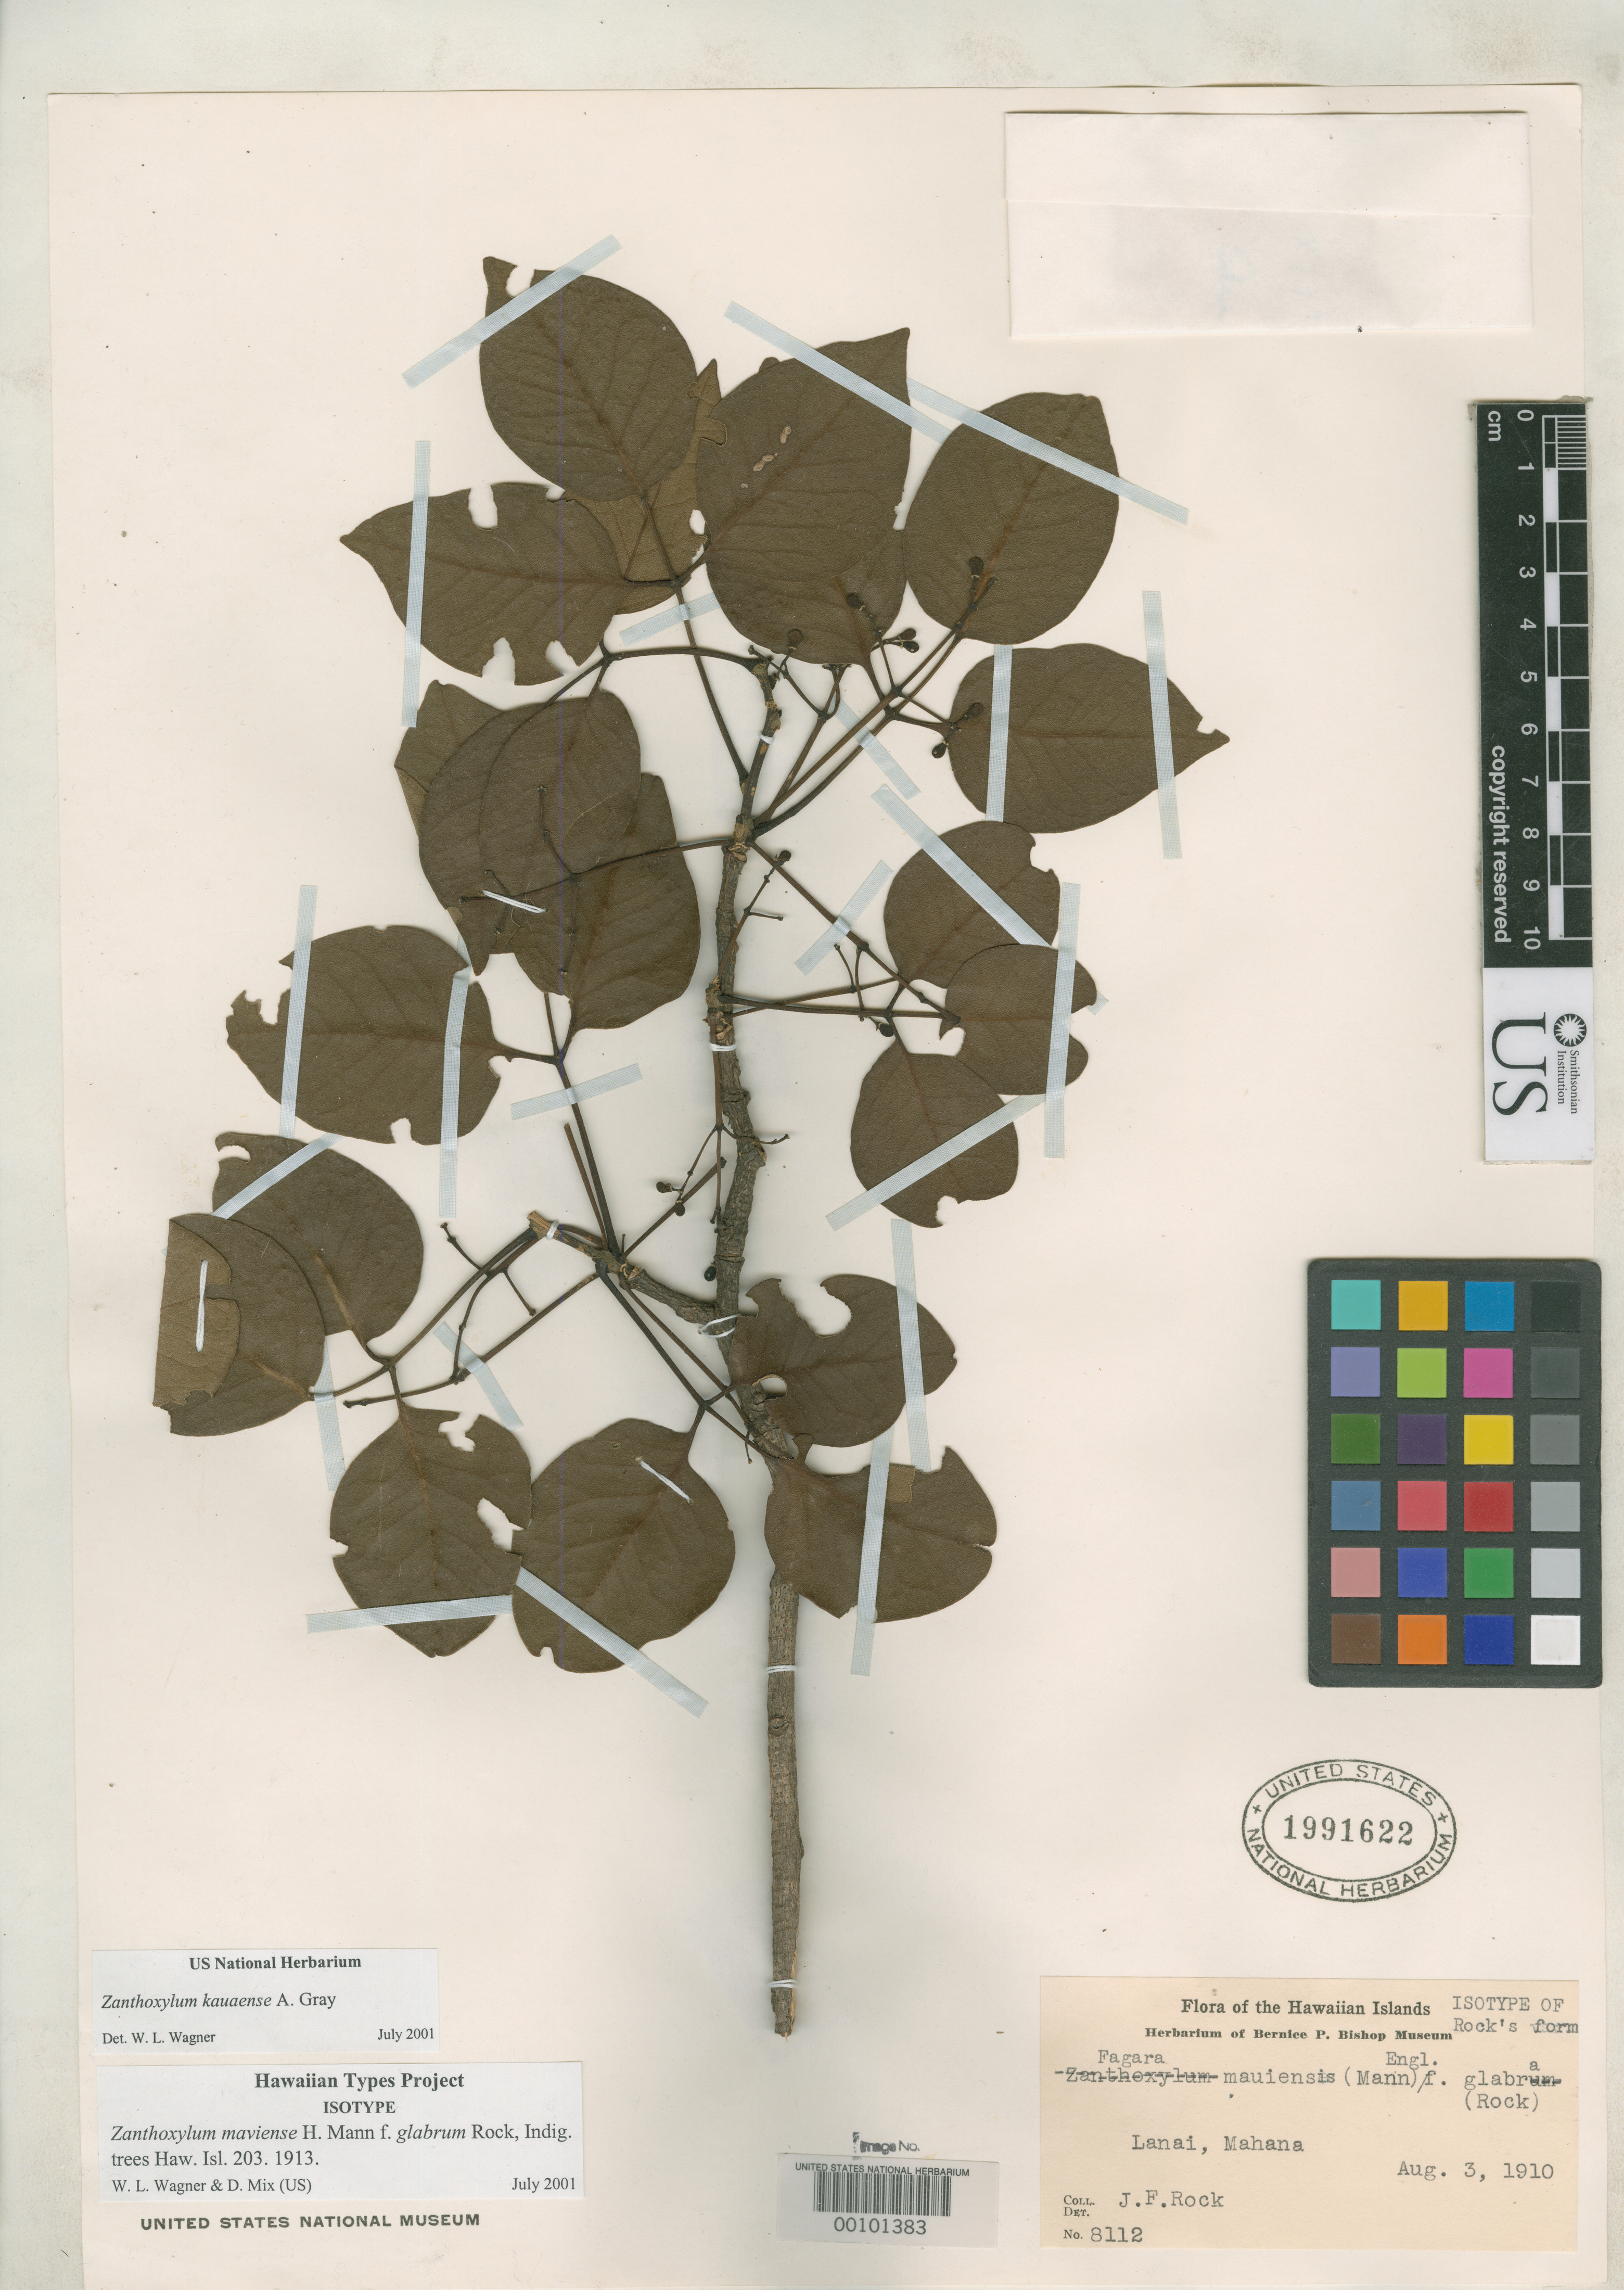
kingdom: Plantae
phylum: Tracheophyta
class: Magnoliopsida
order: Sapindales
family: Rutaceae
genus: Zanthoxylum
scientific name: Zanthoxylum mauiense f. glabrum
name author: Rock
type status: Isotype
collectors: J. F. Rock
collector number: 8112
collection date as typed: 03 Aug 1910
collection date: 1910-08-03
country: United States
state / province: Hawaii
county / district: Maui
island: Lana'i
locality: Lanai, Mahana.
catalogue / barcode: US 1991622